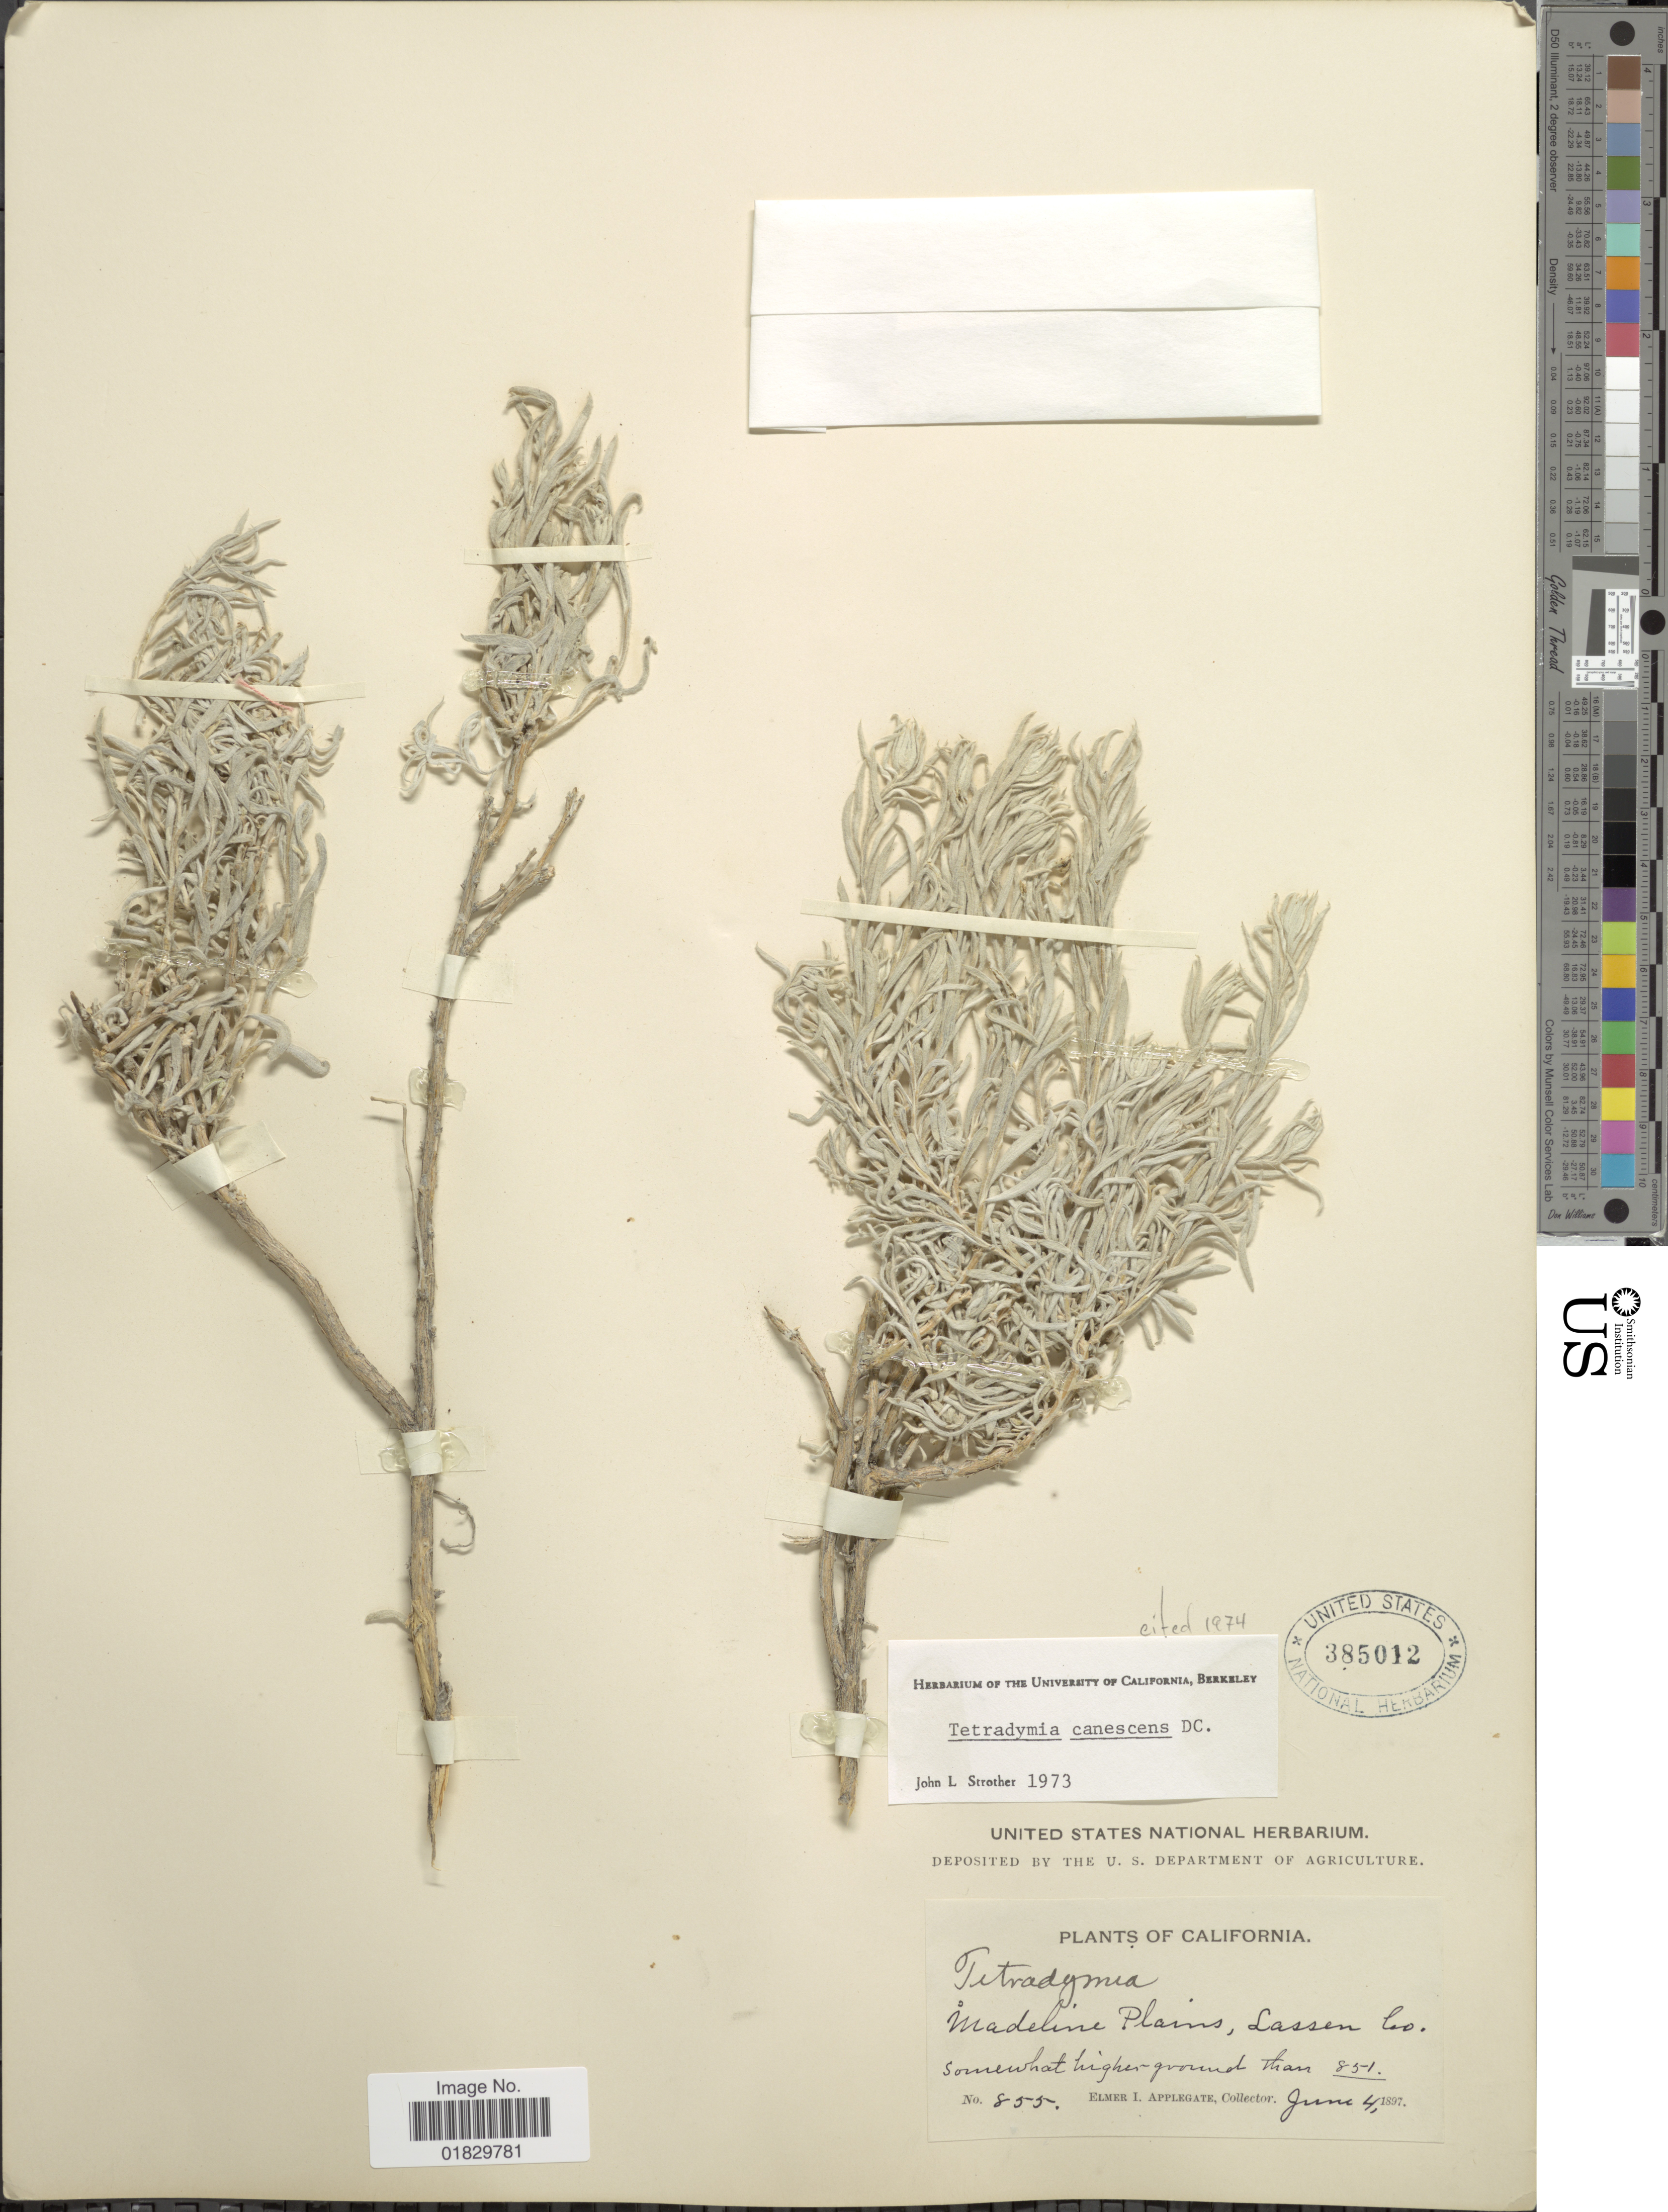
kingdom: Plantae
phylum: Tracheophyta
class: Magnoliopsida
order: Asterales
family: Asteraceae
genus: Tetradymia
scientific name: Tetradymia canescens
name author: DC.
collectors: E. I. Applegate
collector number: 855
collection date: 1897-06-04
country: United States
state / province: California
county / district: Lassen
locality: Madeline Plains, Lassen Co.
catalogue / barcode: US 385012